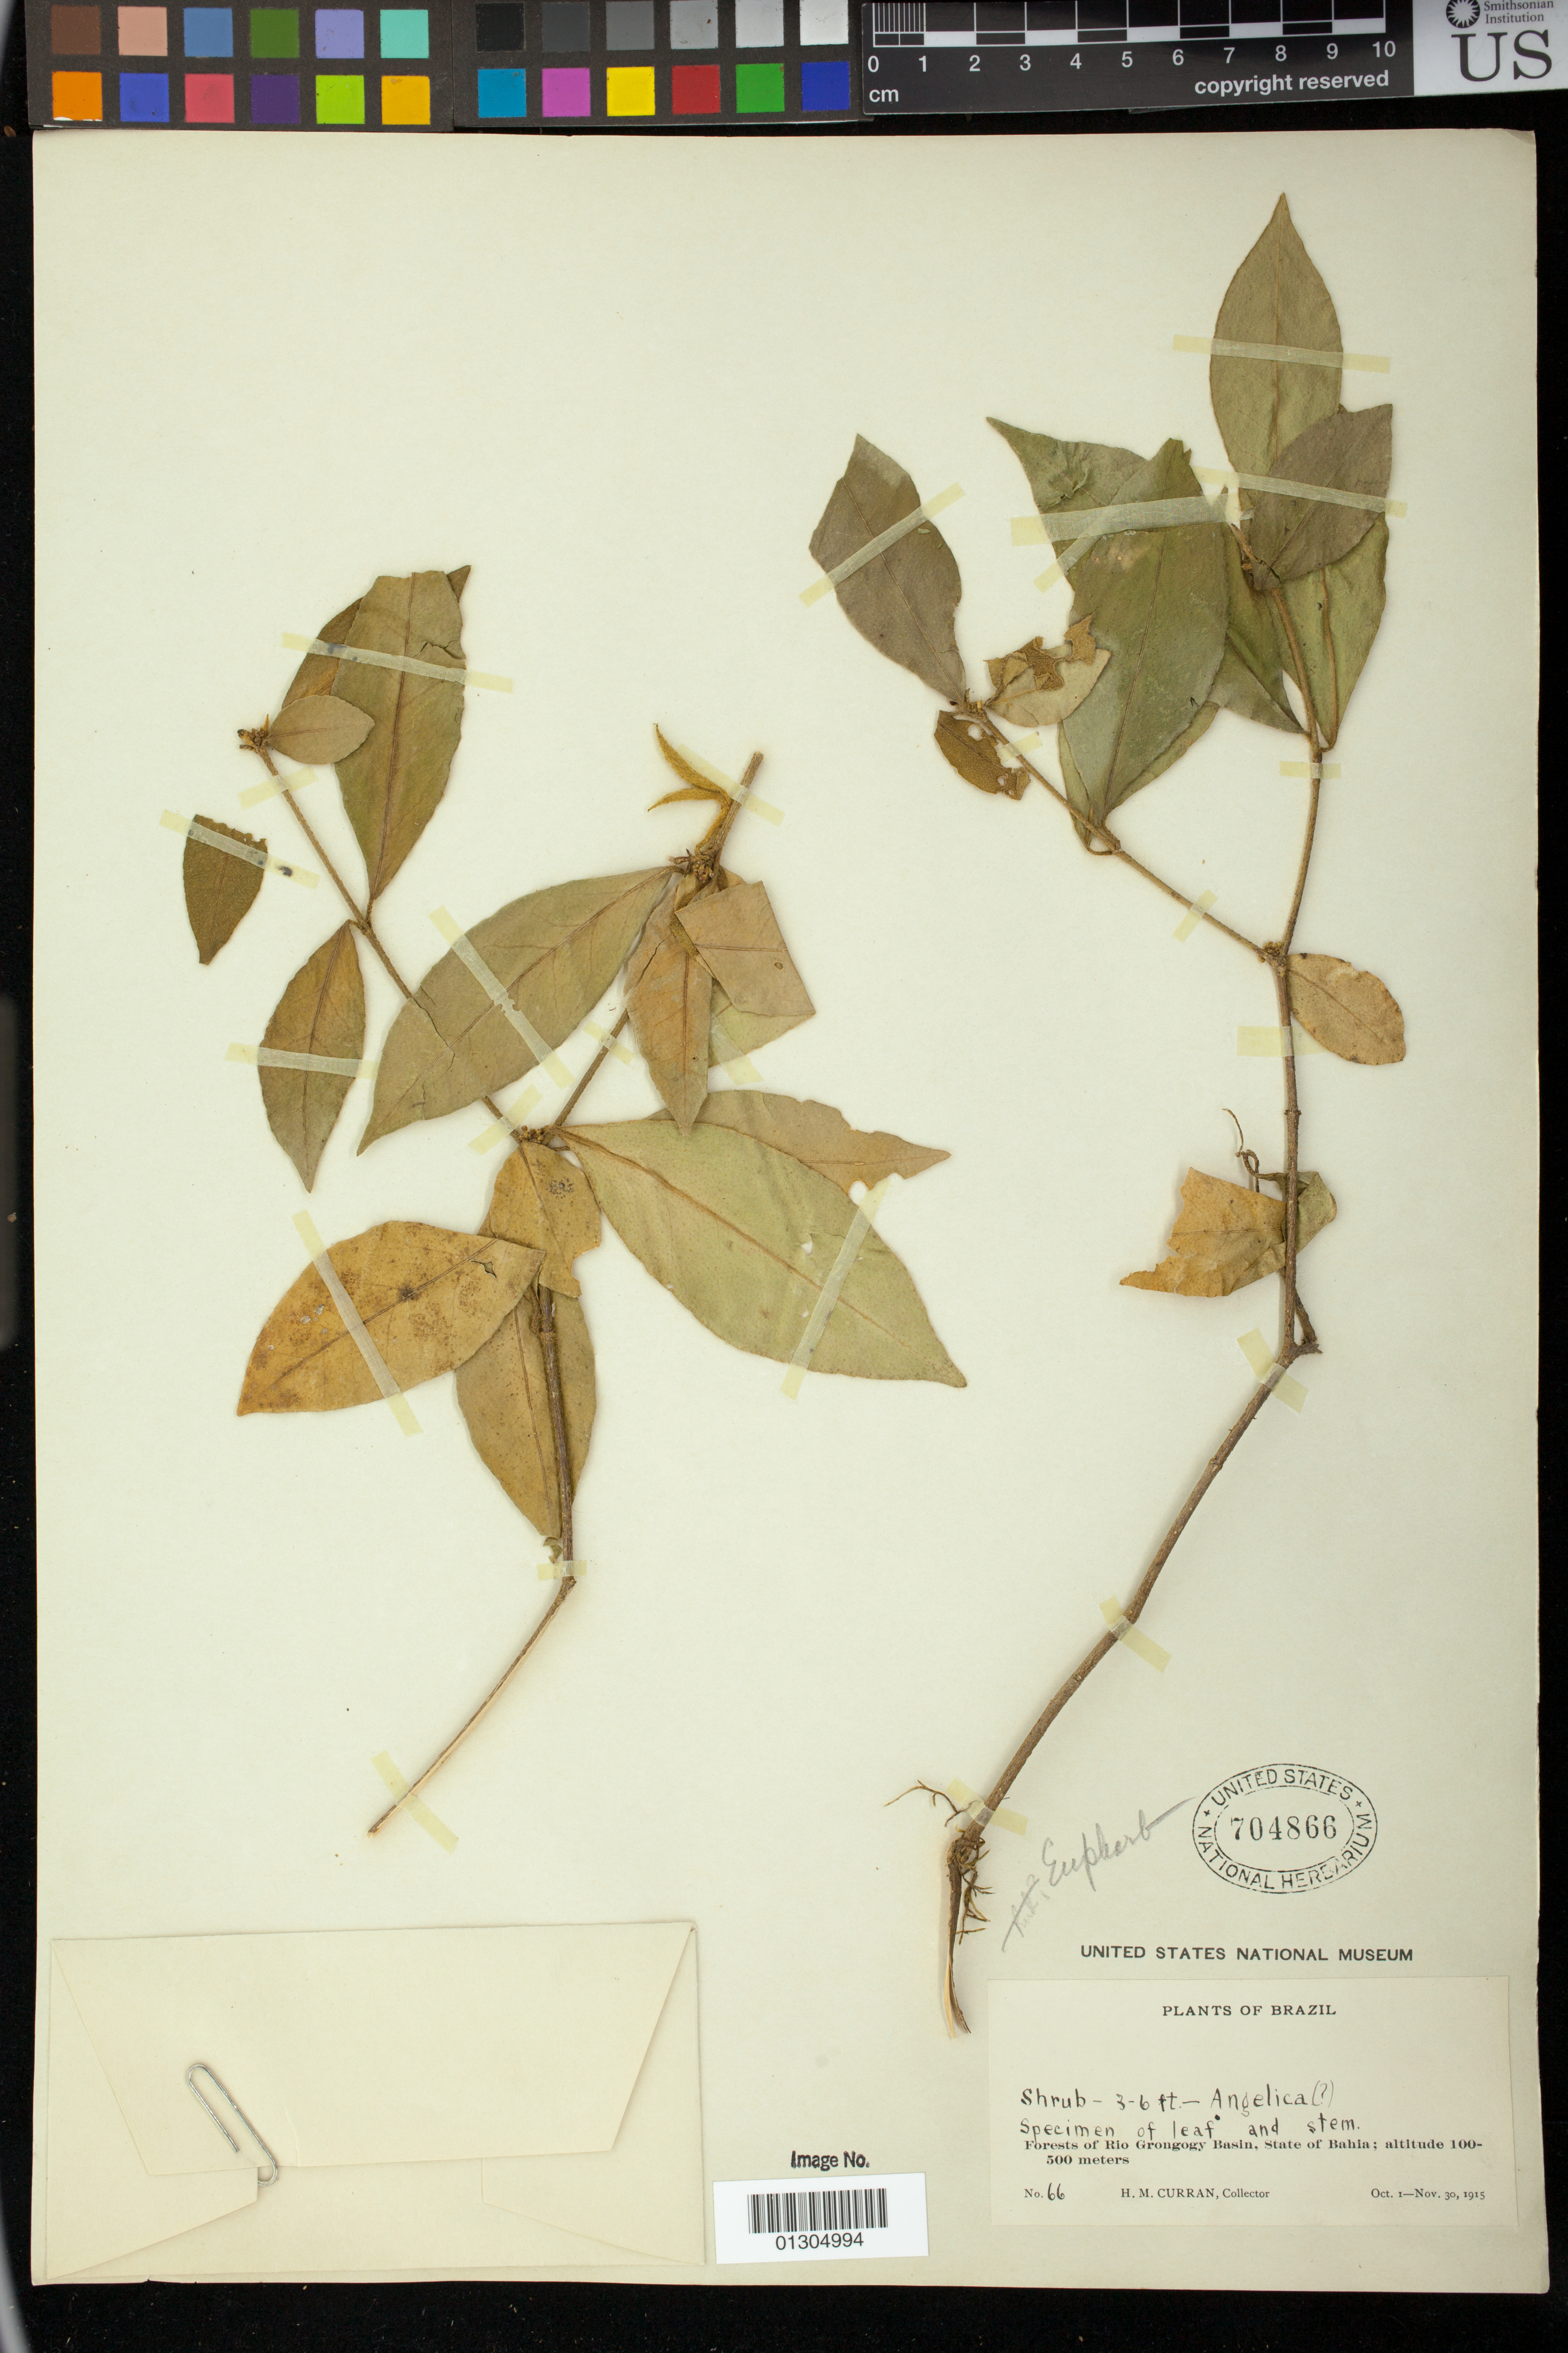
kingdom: Plantae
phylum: Tracheophyta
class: Magnoliopsida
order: Malpighiales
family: Euphorbiaceae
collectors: H. M. Curran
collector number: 66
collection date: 1915-10-01/1915-11-30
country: Brazil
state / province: Bahia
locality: Rio Grongogy Basin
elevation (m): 100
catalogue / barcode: US 704866